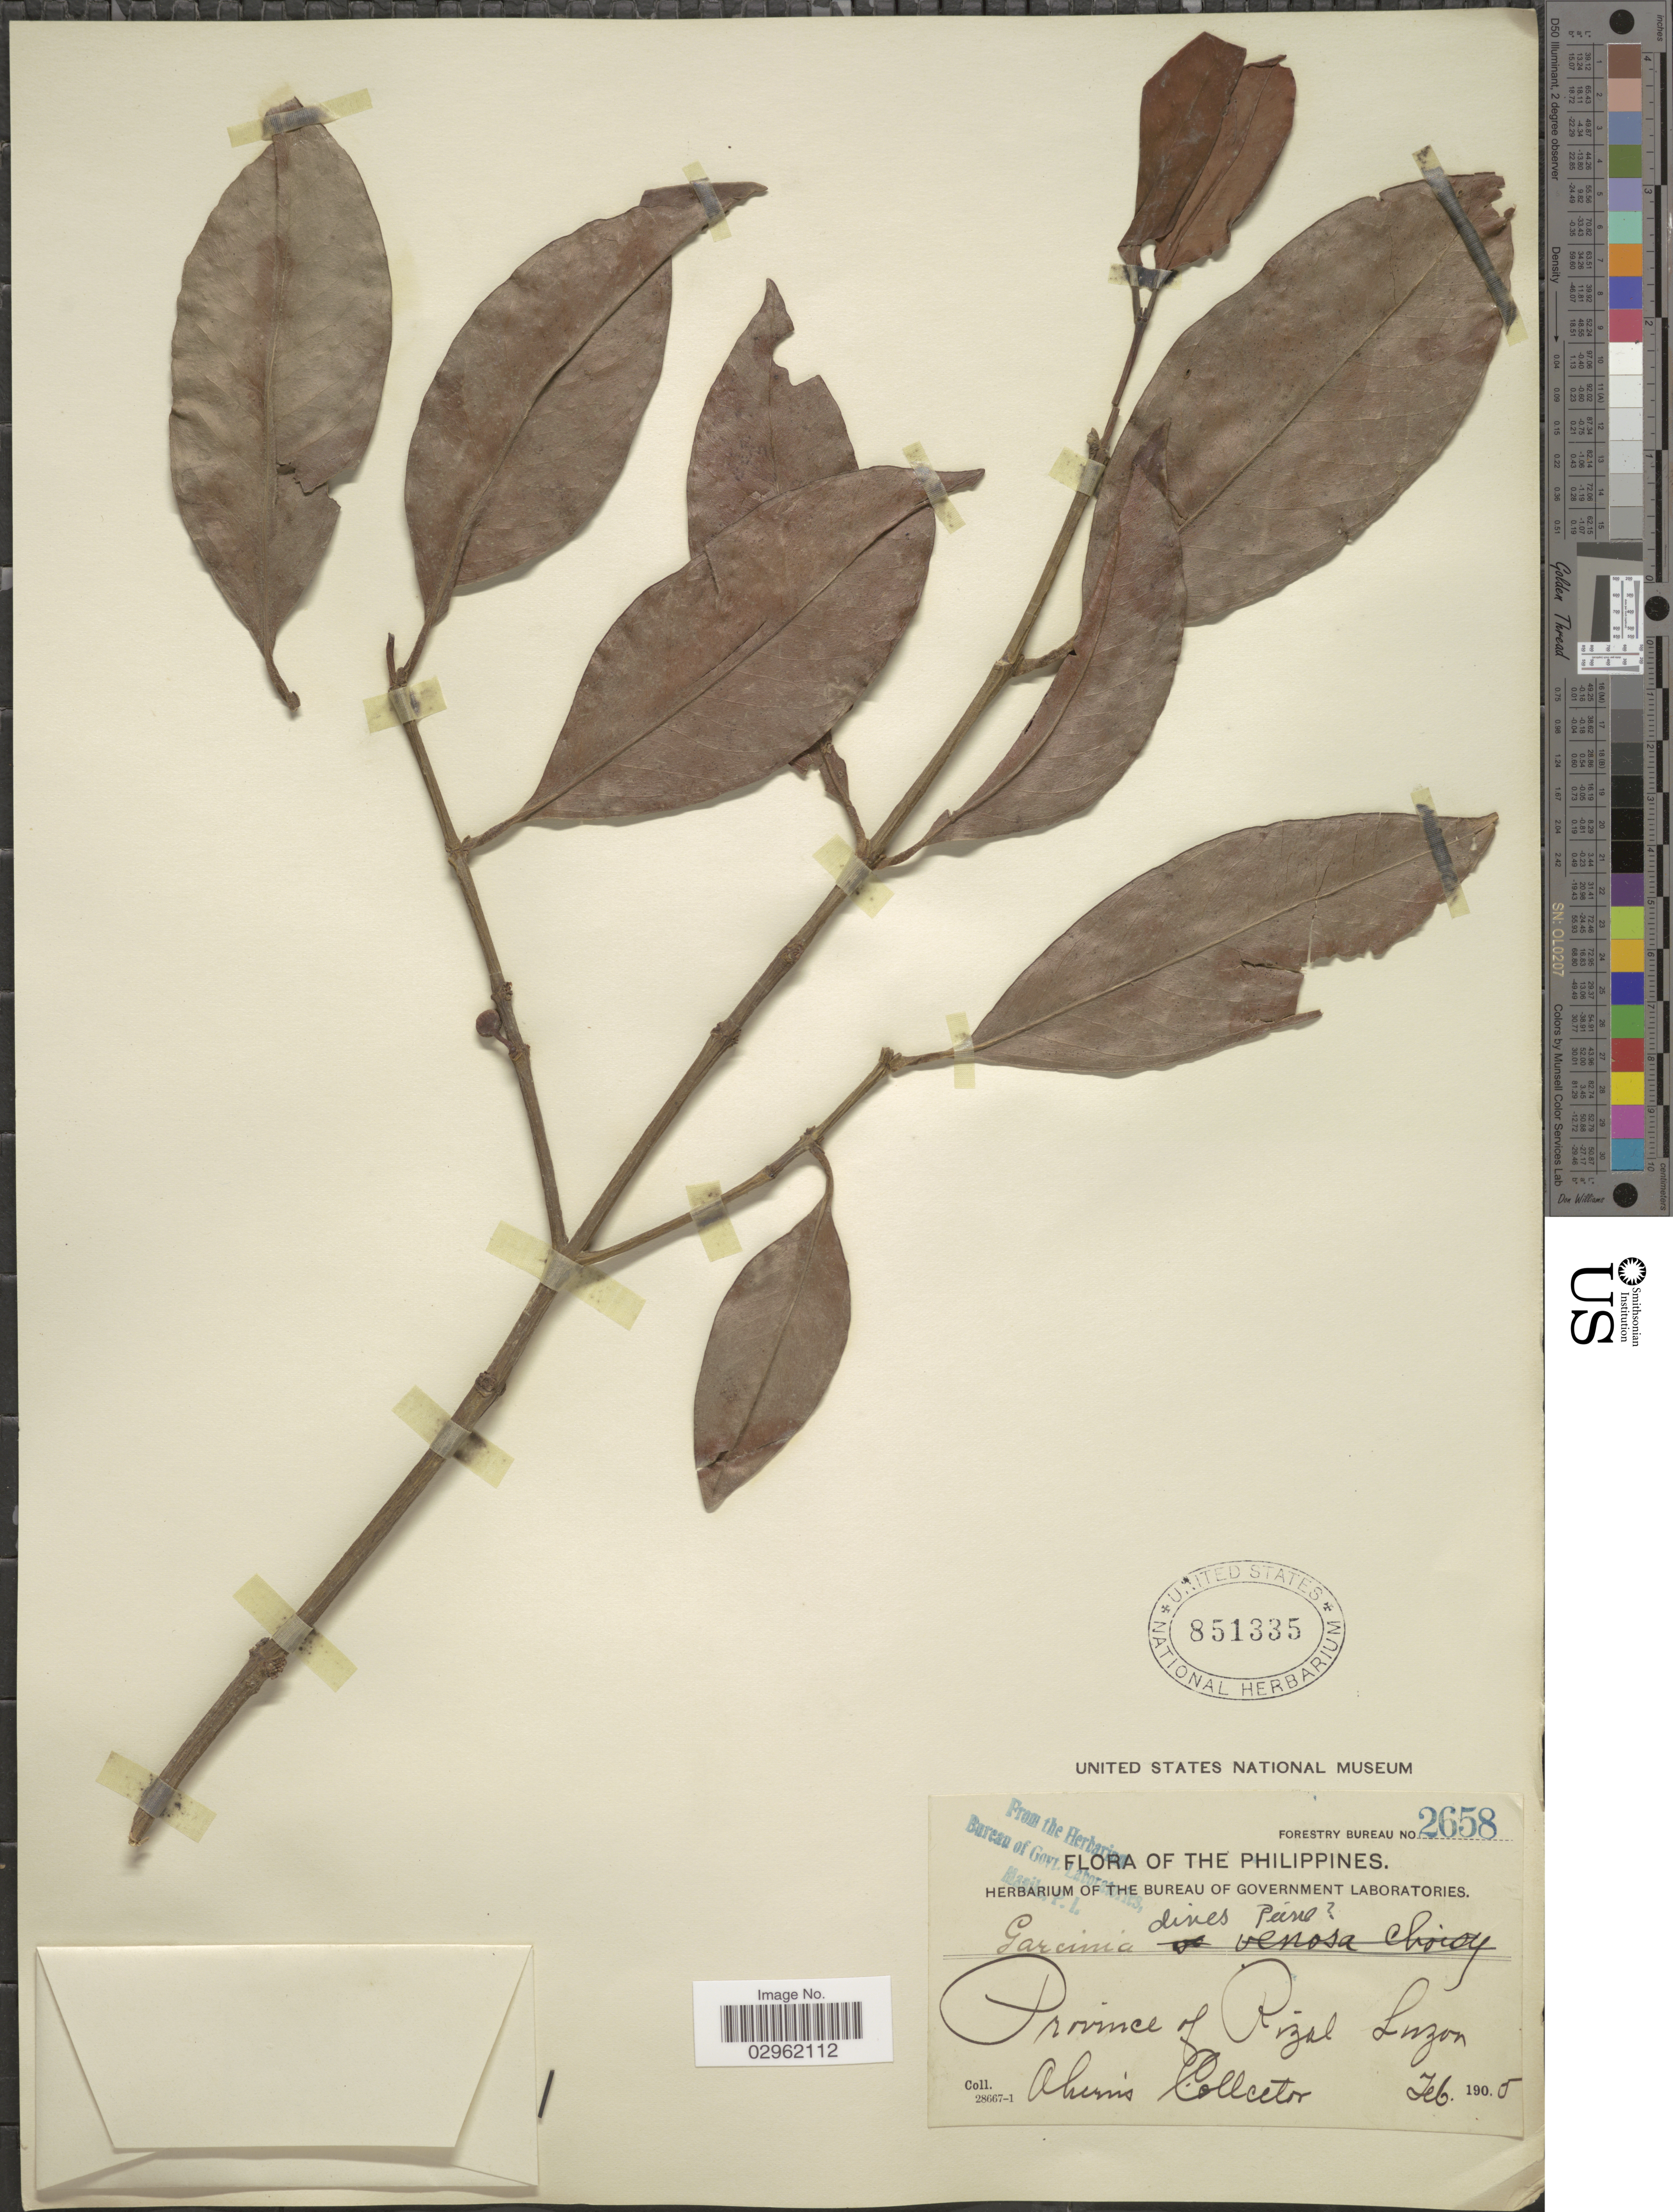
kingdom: Plantae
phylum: Tracheophyta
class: Magnoliopsida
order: Malpighiales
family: Clusiaceae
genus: Garcinia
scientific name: Garcinia dives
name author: Pierre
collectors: Ahern's collector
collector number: Forestry Bureau 2658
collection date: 1905-02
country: Philippines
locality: Province of Rizal, Luzon.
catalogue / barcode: US 851335